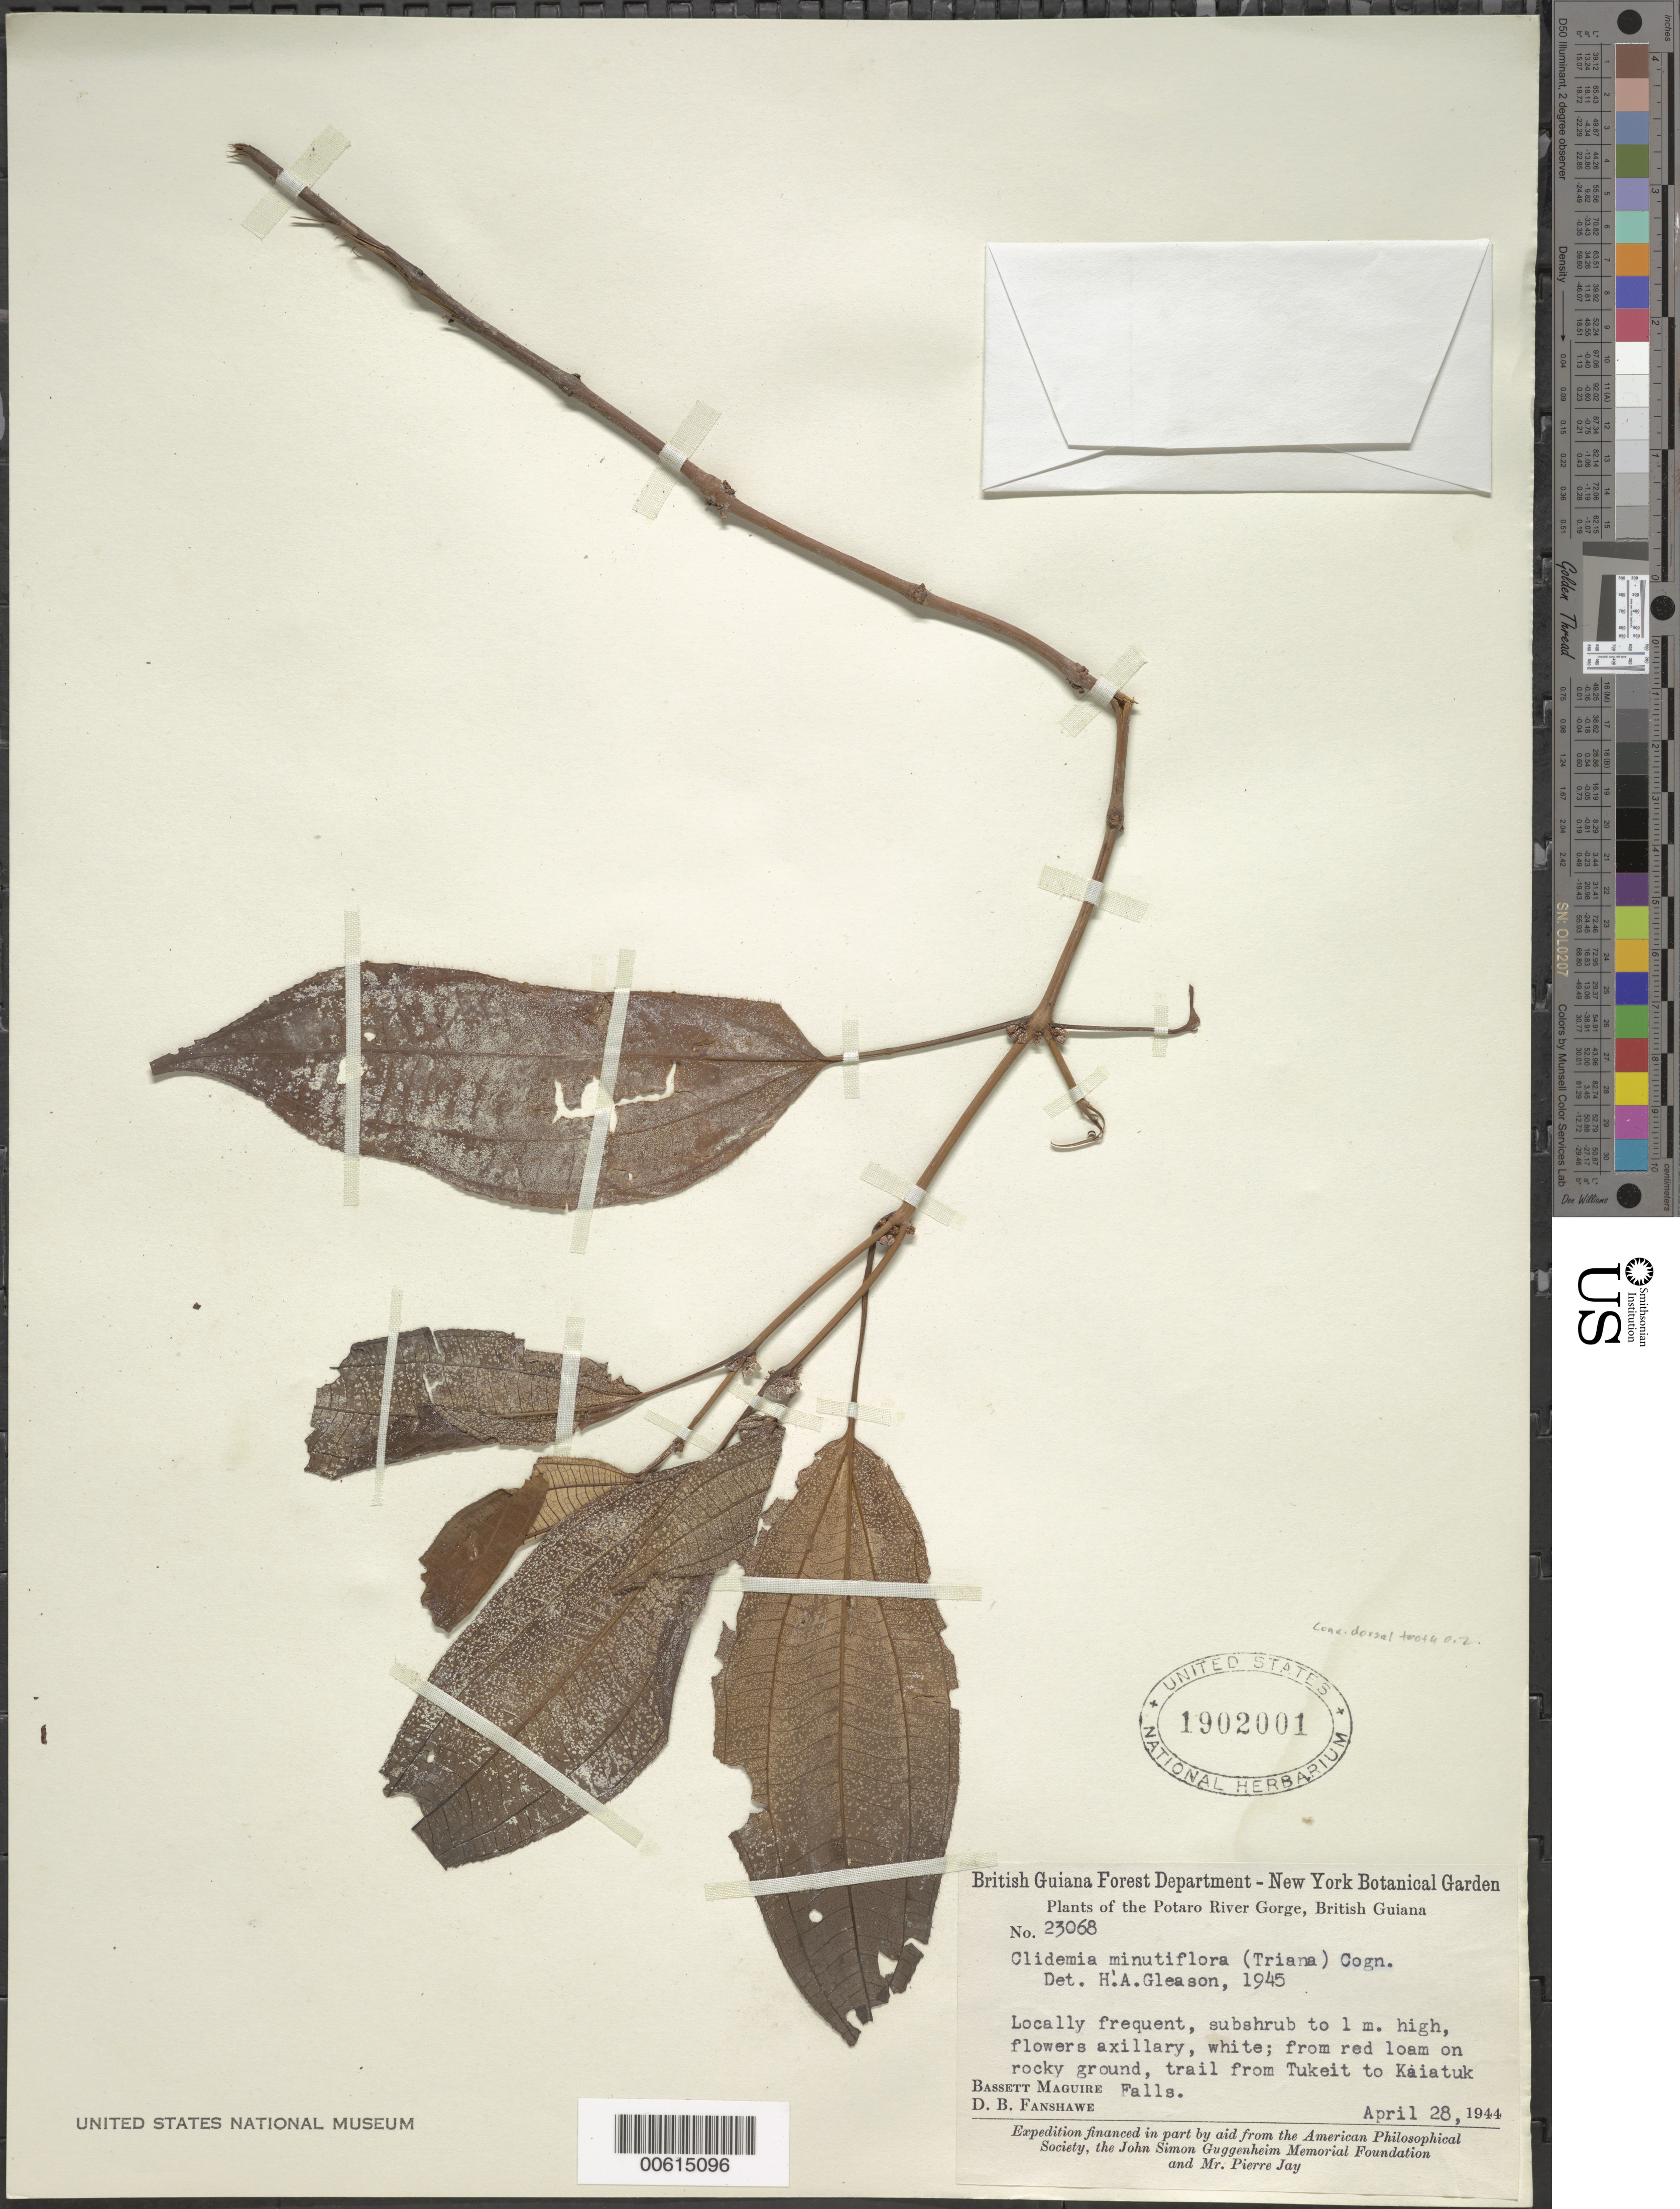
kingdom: Plantae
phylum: Tracheophyta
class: Magnoliopsida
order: Myrtales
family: Melastomataceae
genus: Clidemia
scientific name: Clidemia minutiflora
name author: (Triana) Cogn.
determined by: Gleason, H. A.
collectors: B. Maguire & D. B. Fanshawe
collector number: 23068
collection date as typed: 28-Apr-44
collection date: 1944-04-28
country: Guyana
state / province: Potaro-Siparuni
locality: Potaro River Gorge, trail from Tukeit to Kaiatuk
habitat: Red loam on rocky ground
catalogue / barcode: US 1902001